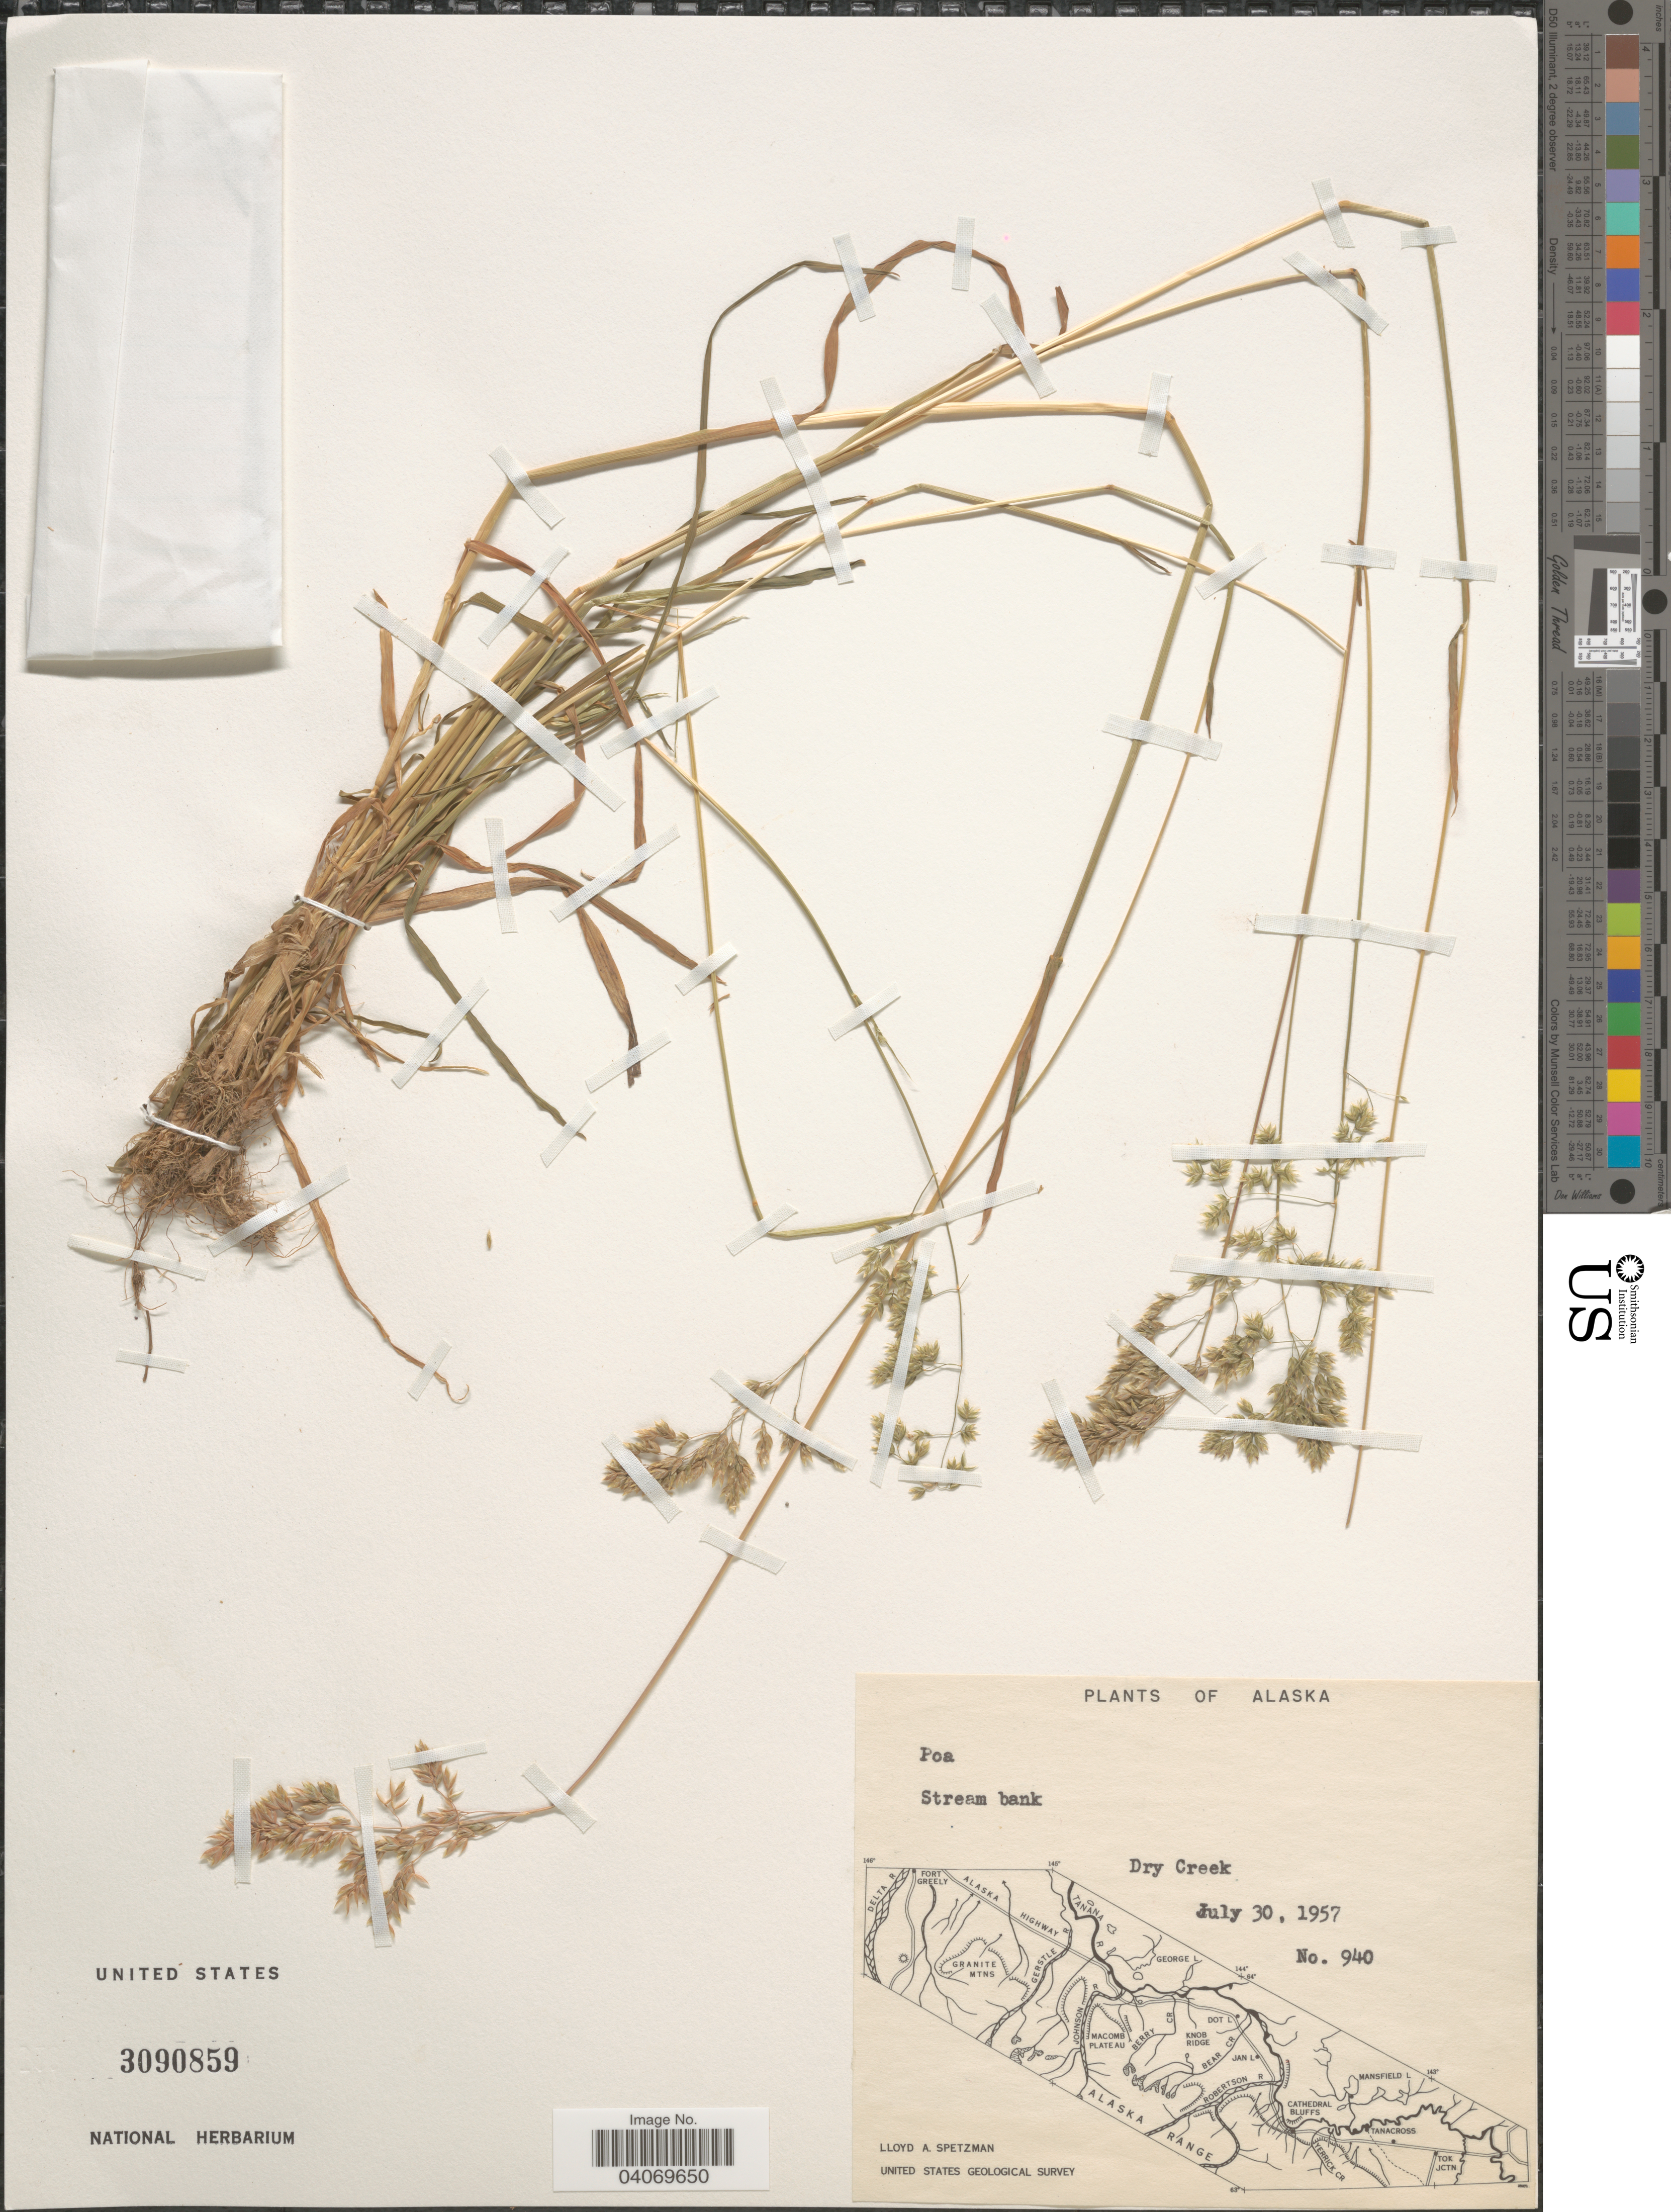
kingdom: Plantae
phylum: Tracheophyta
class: Liliopsida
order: Poales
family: Poaceae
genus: Poa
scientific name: Poa sp.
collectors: L. Spetzman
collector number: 940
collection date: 1957-07-30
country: United States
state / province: Alaska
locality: Dry Creek. United States Geological Survey.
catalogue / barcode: US 3090859